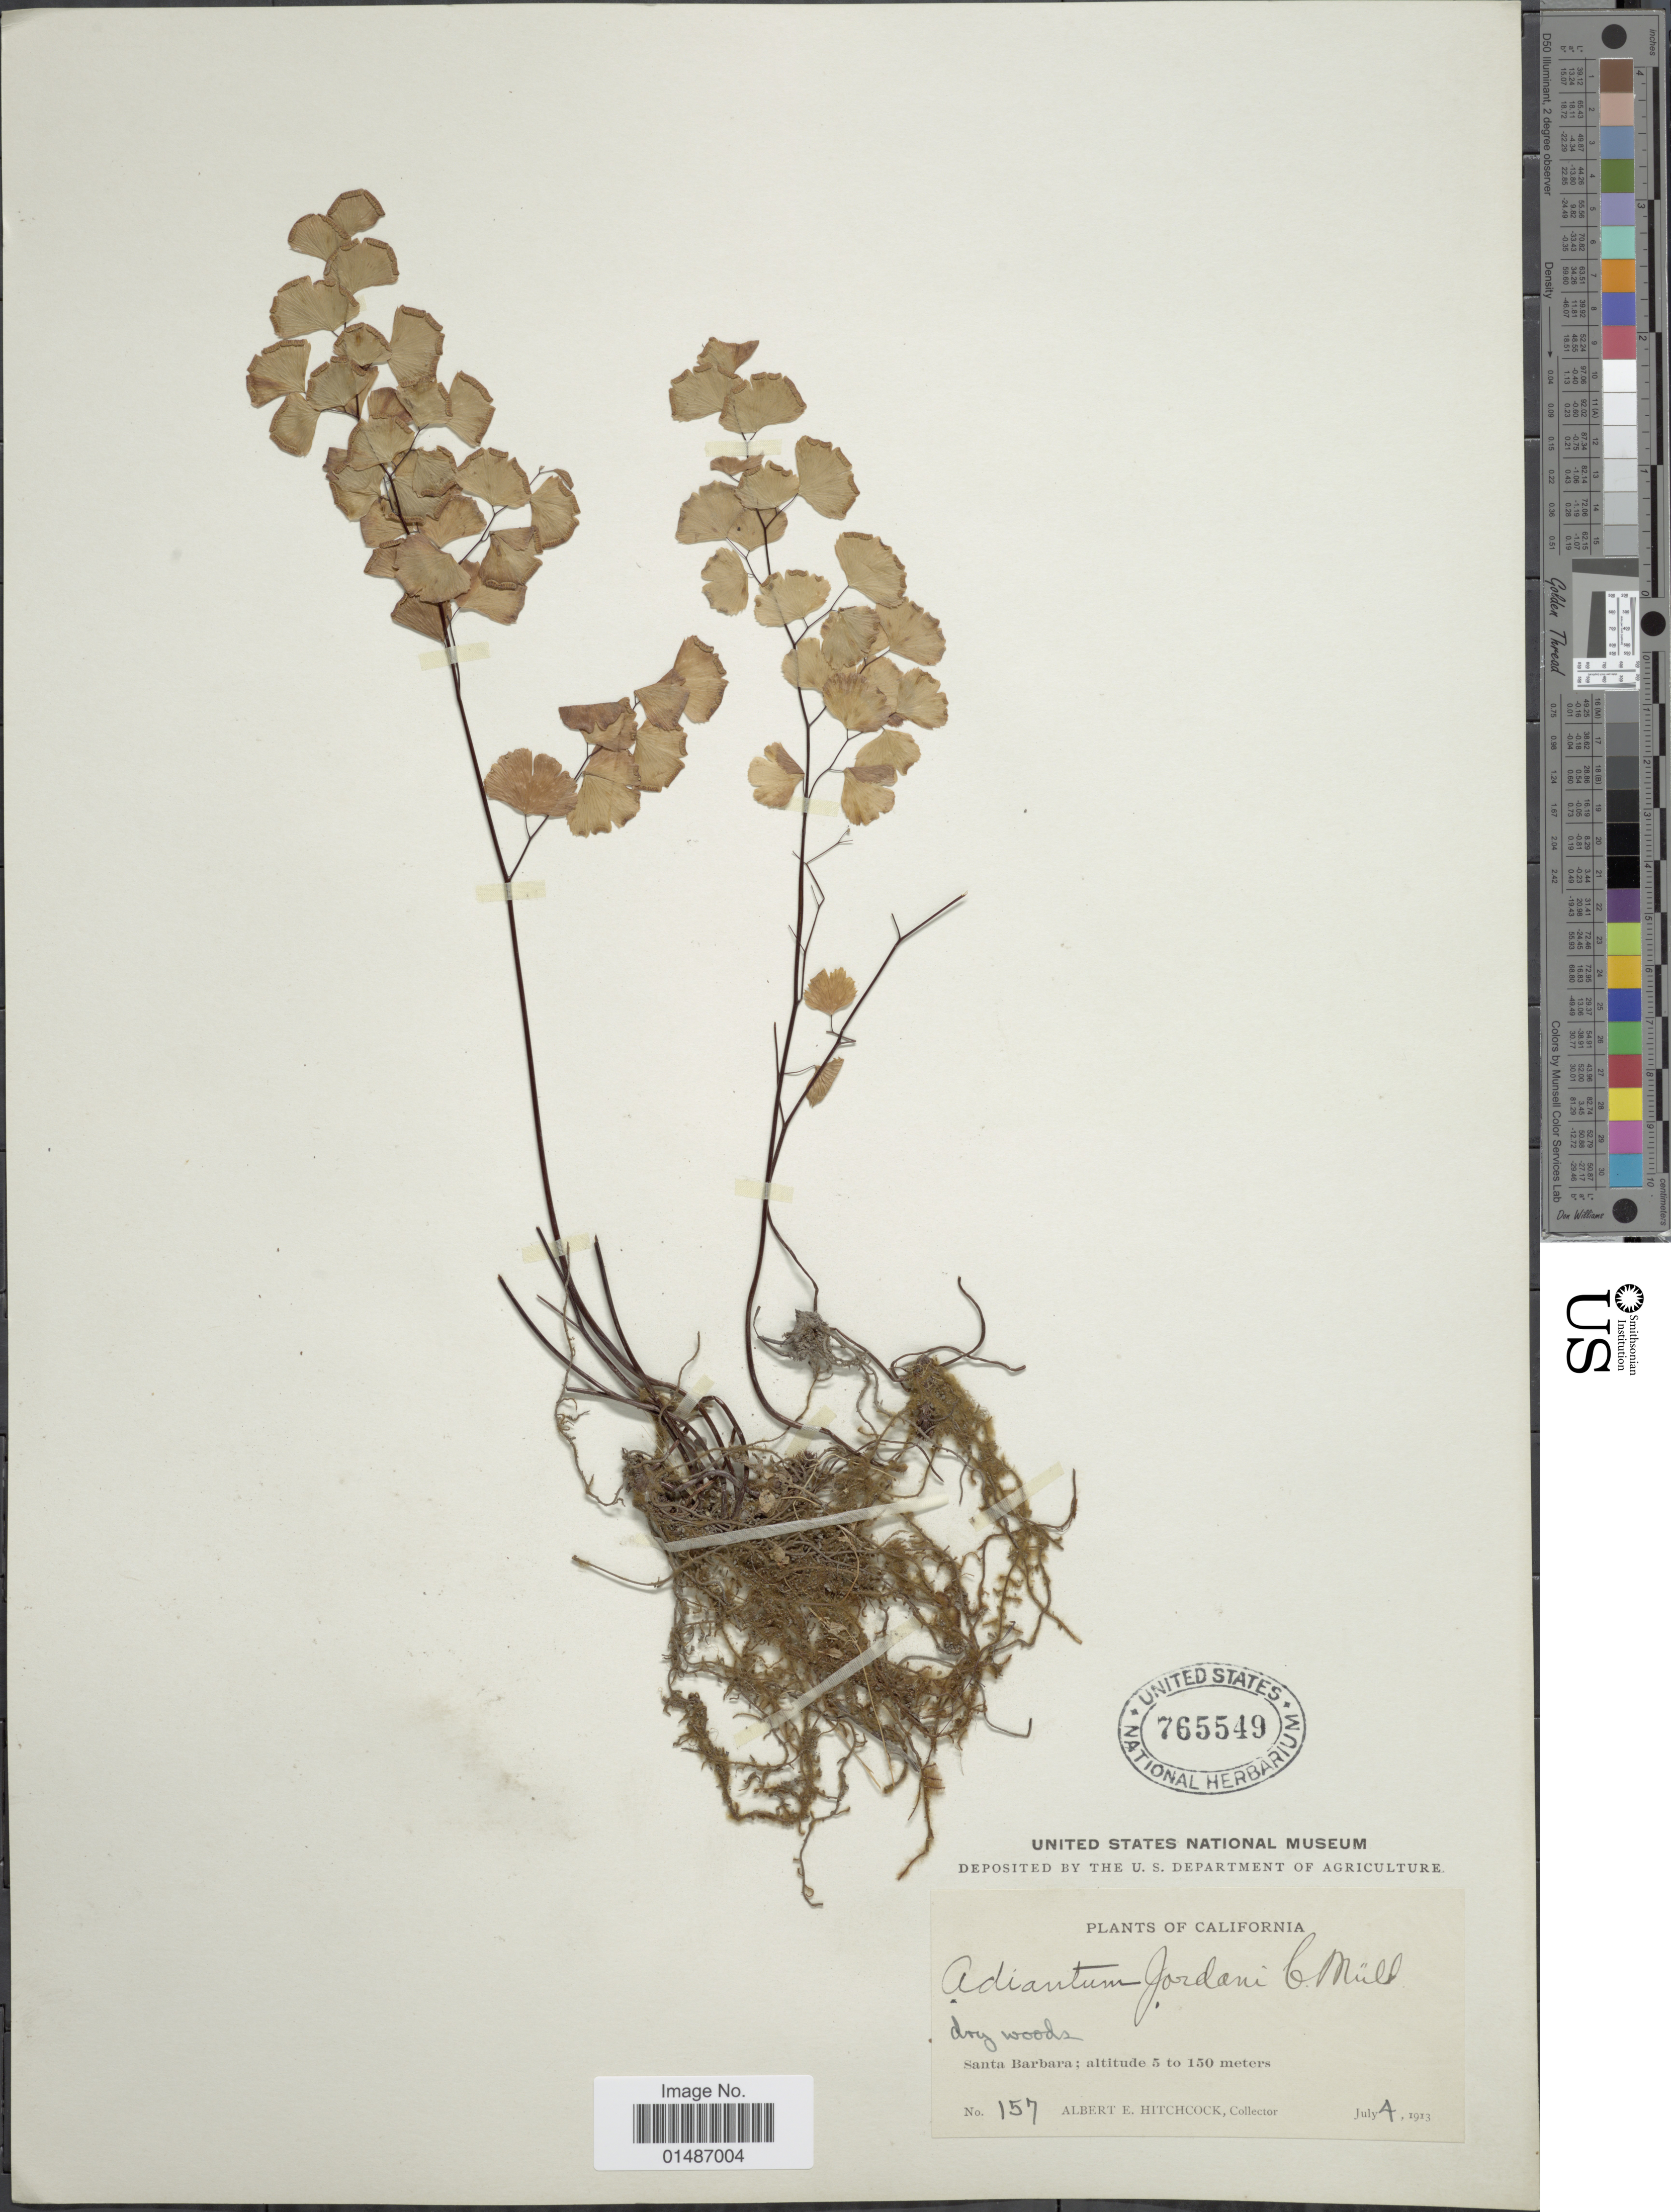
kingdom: Plantae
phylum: Tracheophyta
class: Polypodiopsida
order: Polypodiales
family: Pteridaceae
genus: Adiantum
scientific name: Adiantum jordanii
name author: C.H. Mull.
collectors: A. Hitchcock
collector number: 157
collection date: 1913-07-04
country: United States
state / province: California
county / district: Santa Barbara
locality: Santa Barbara.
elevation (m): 5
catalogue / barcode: US 765549